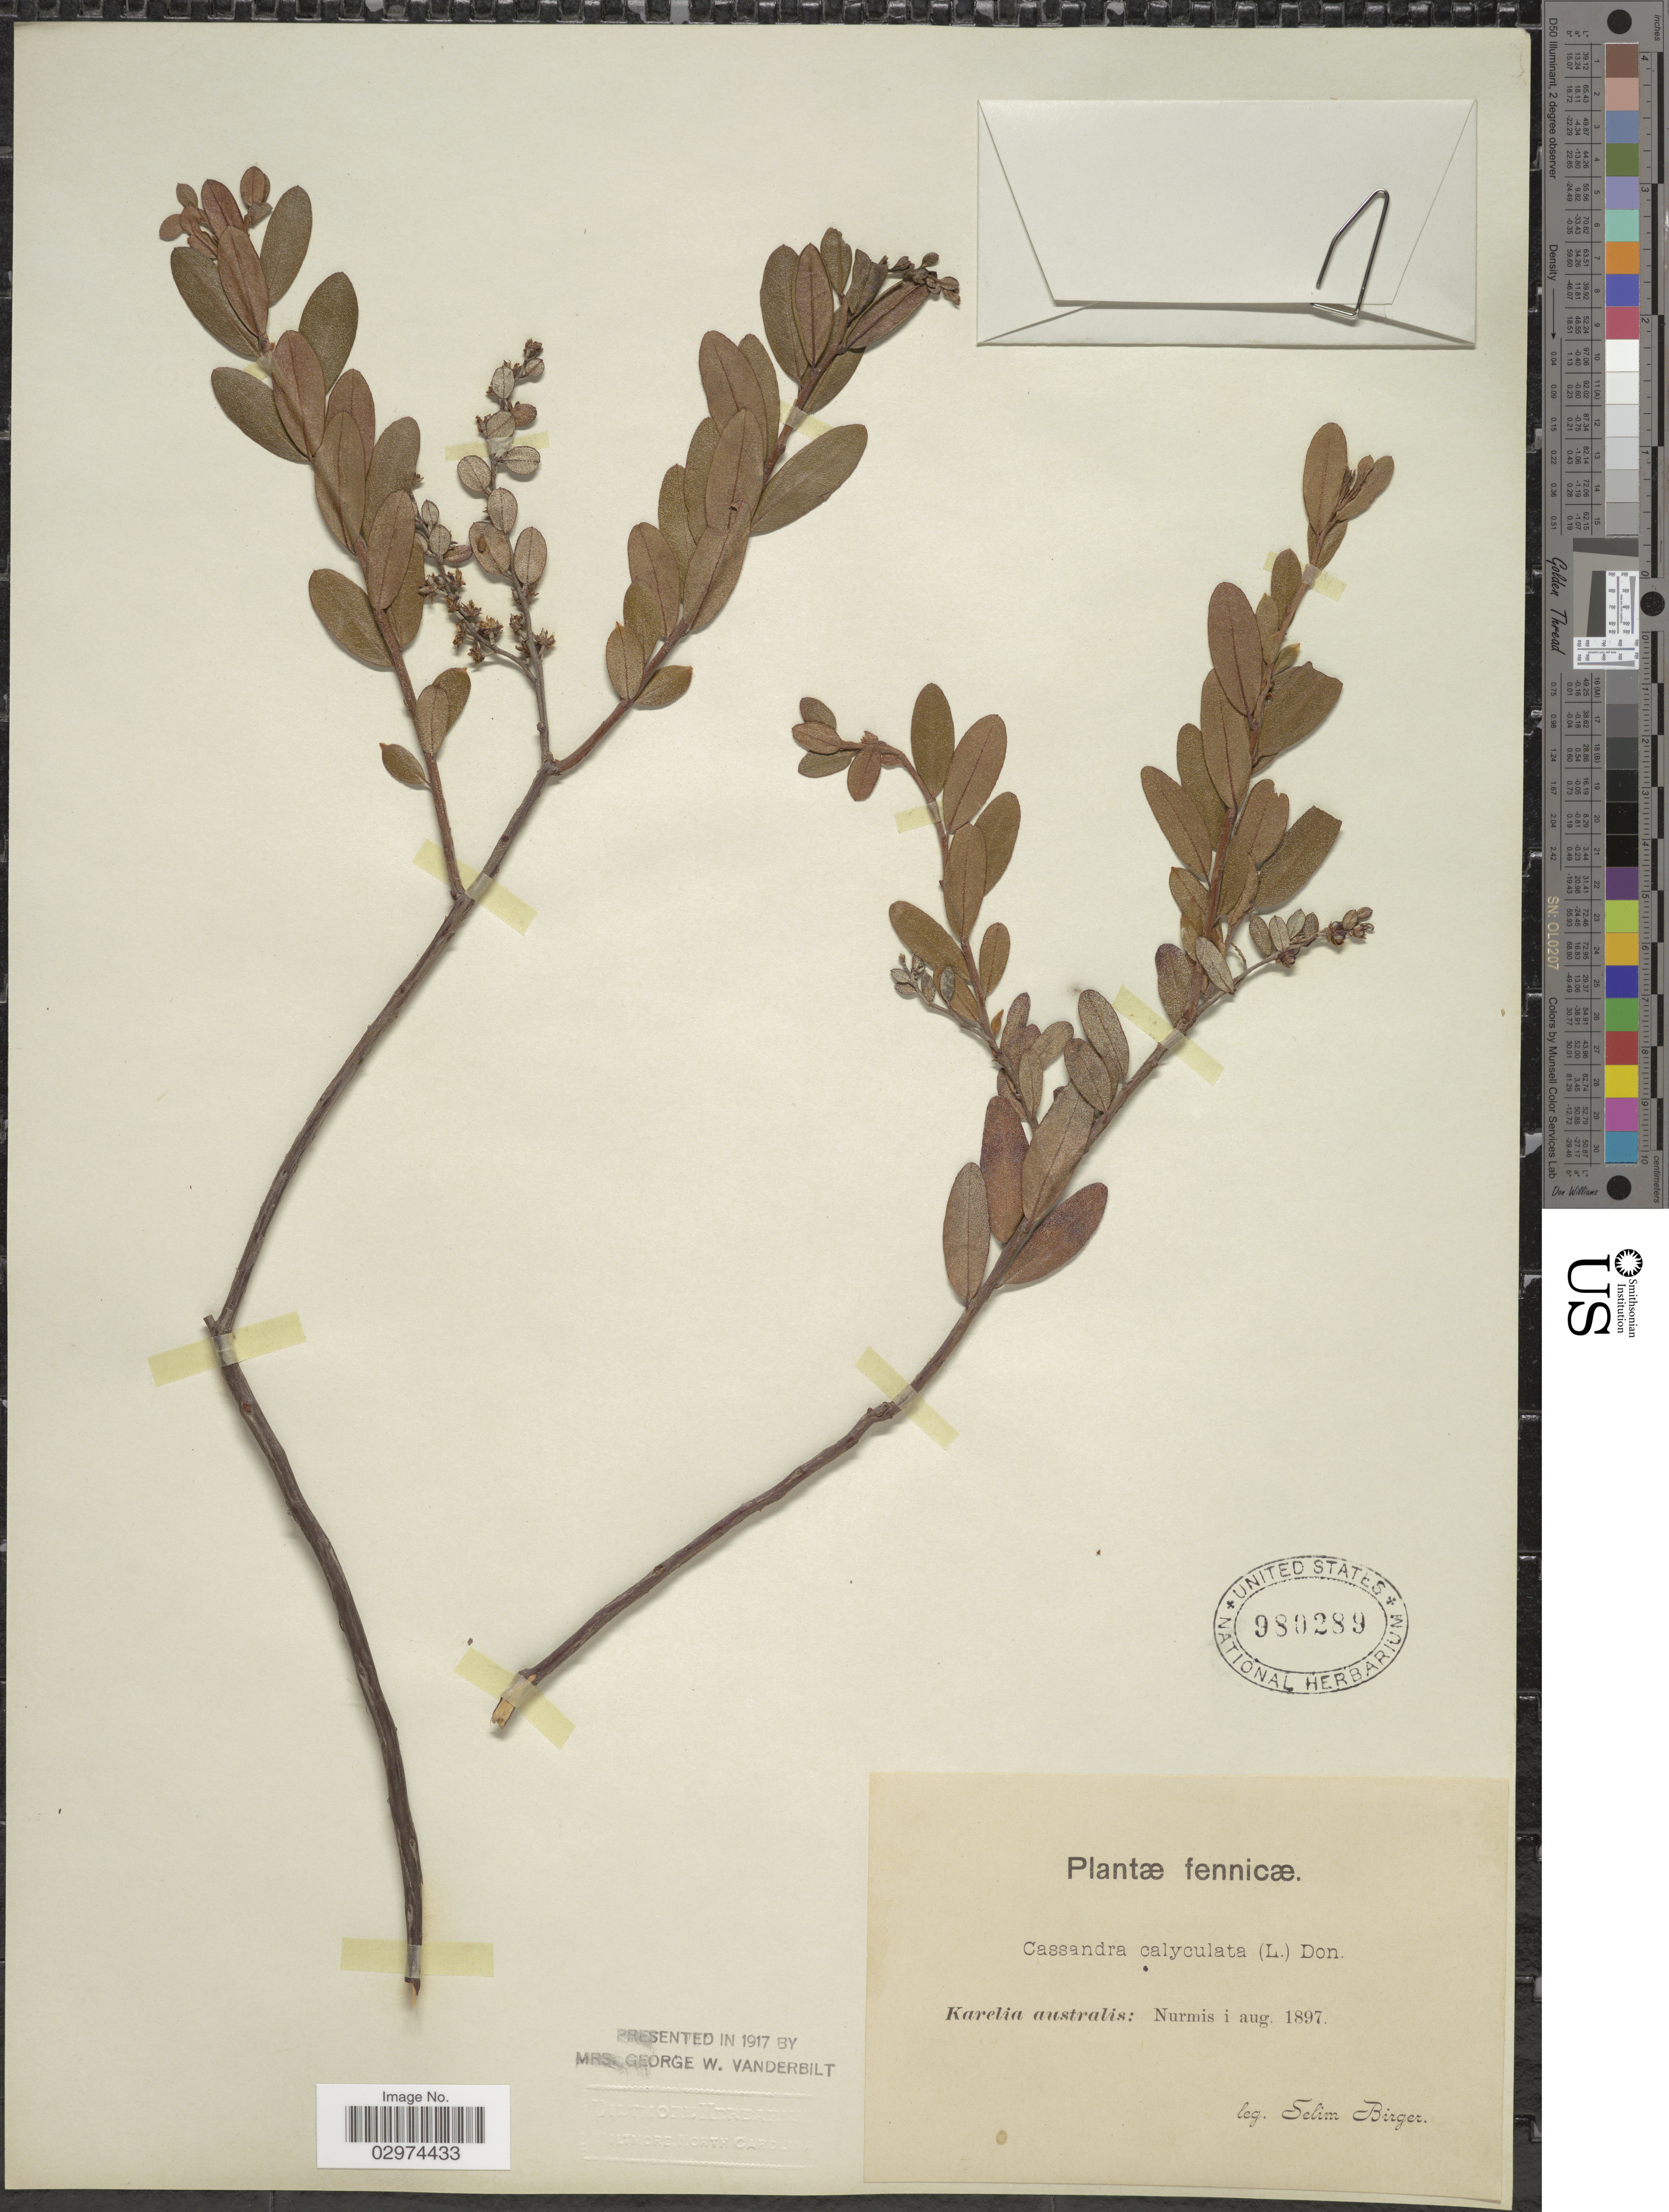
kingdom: Plantae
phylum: Tracheophyta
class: Magnoliopsida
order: Ericales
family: Ericaceae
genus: Chamaedaphne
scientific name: Chamaedaphne calyculata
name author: (L.) Moench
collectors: S. Birger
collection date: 1897-08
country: Finland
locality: Karelia australis: Nurmis.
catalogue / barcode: US 980289